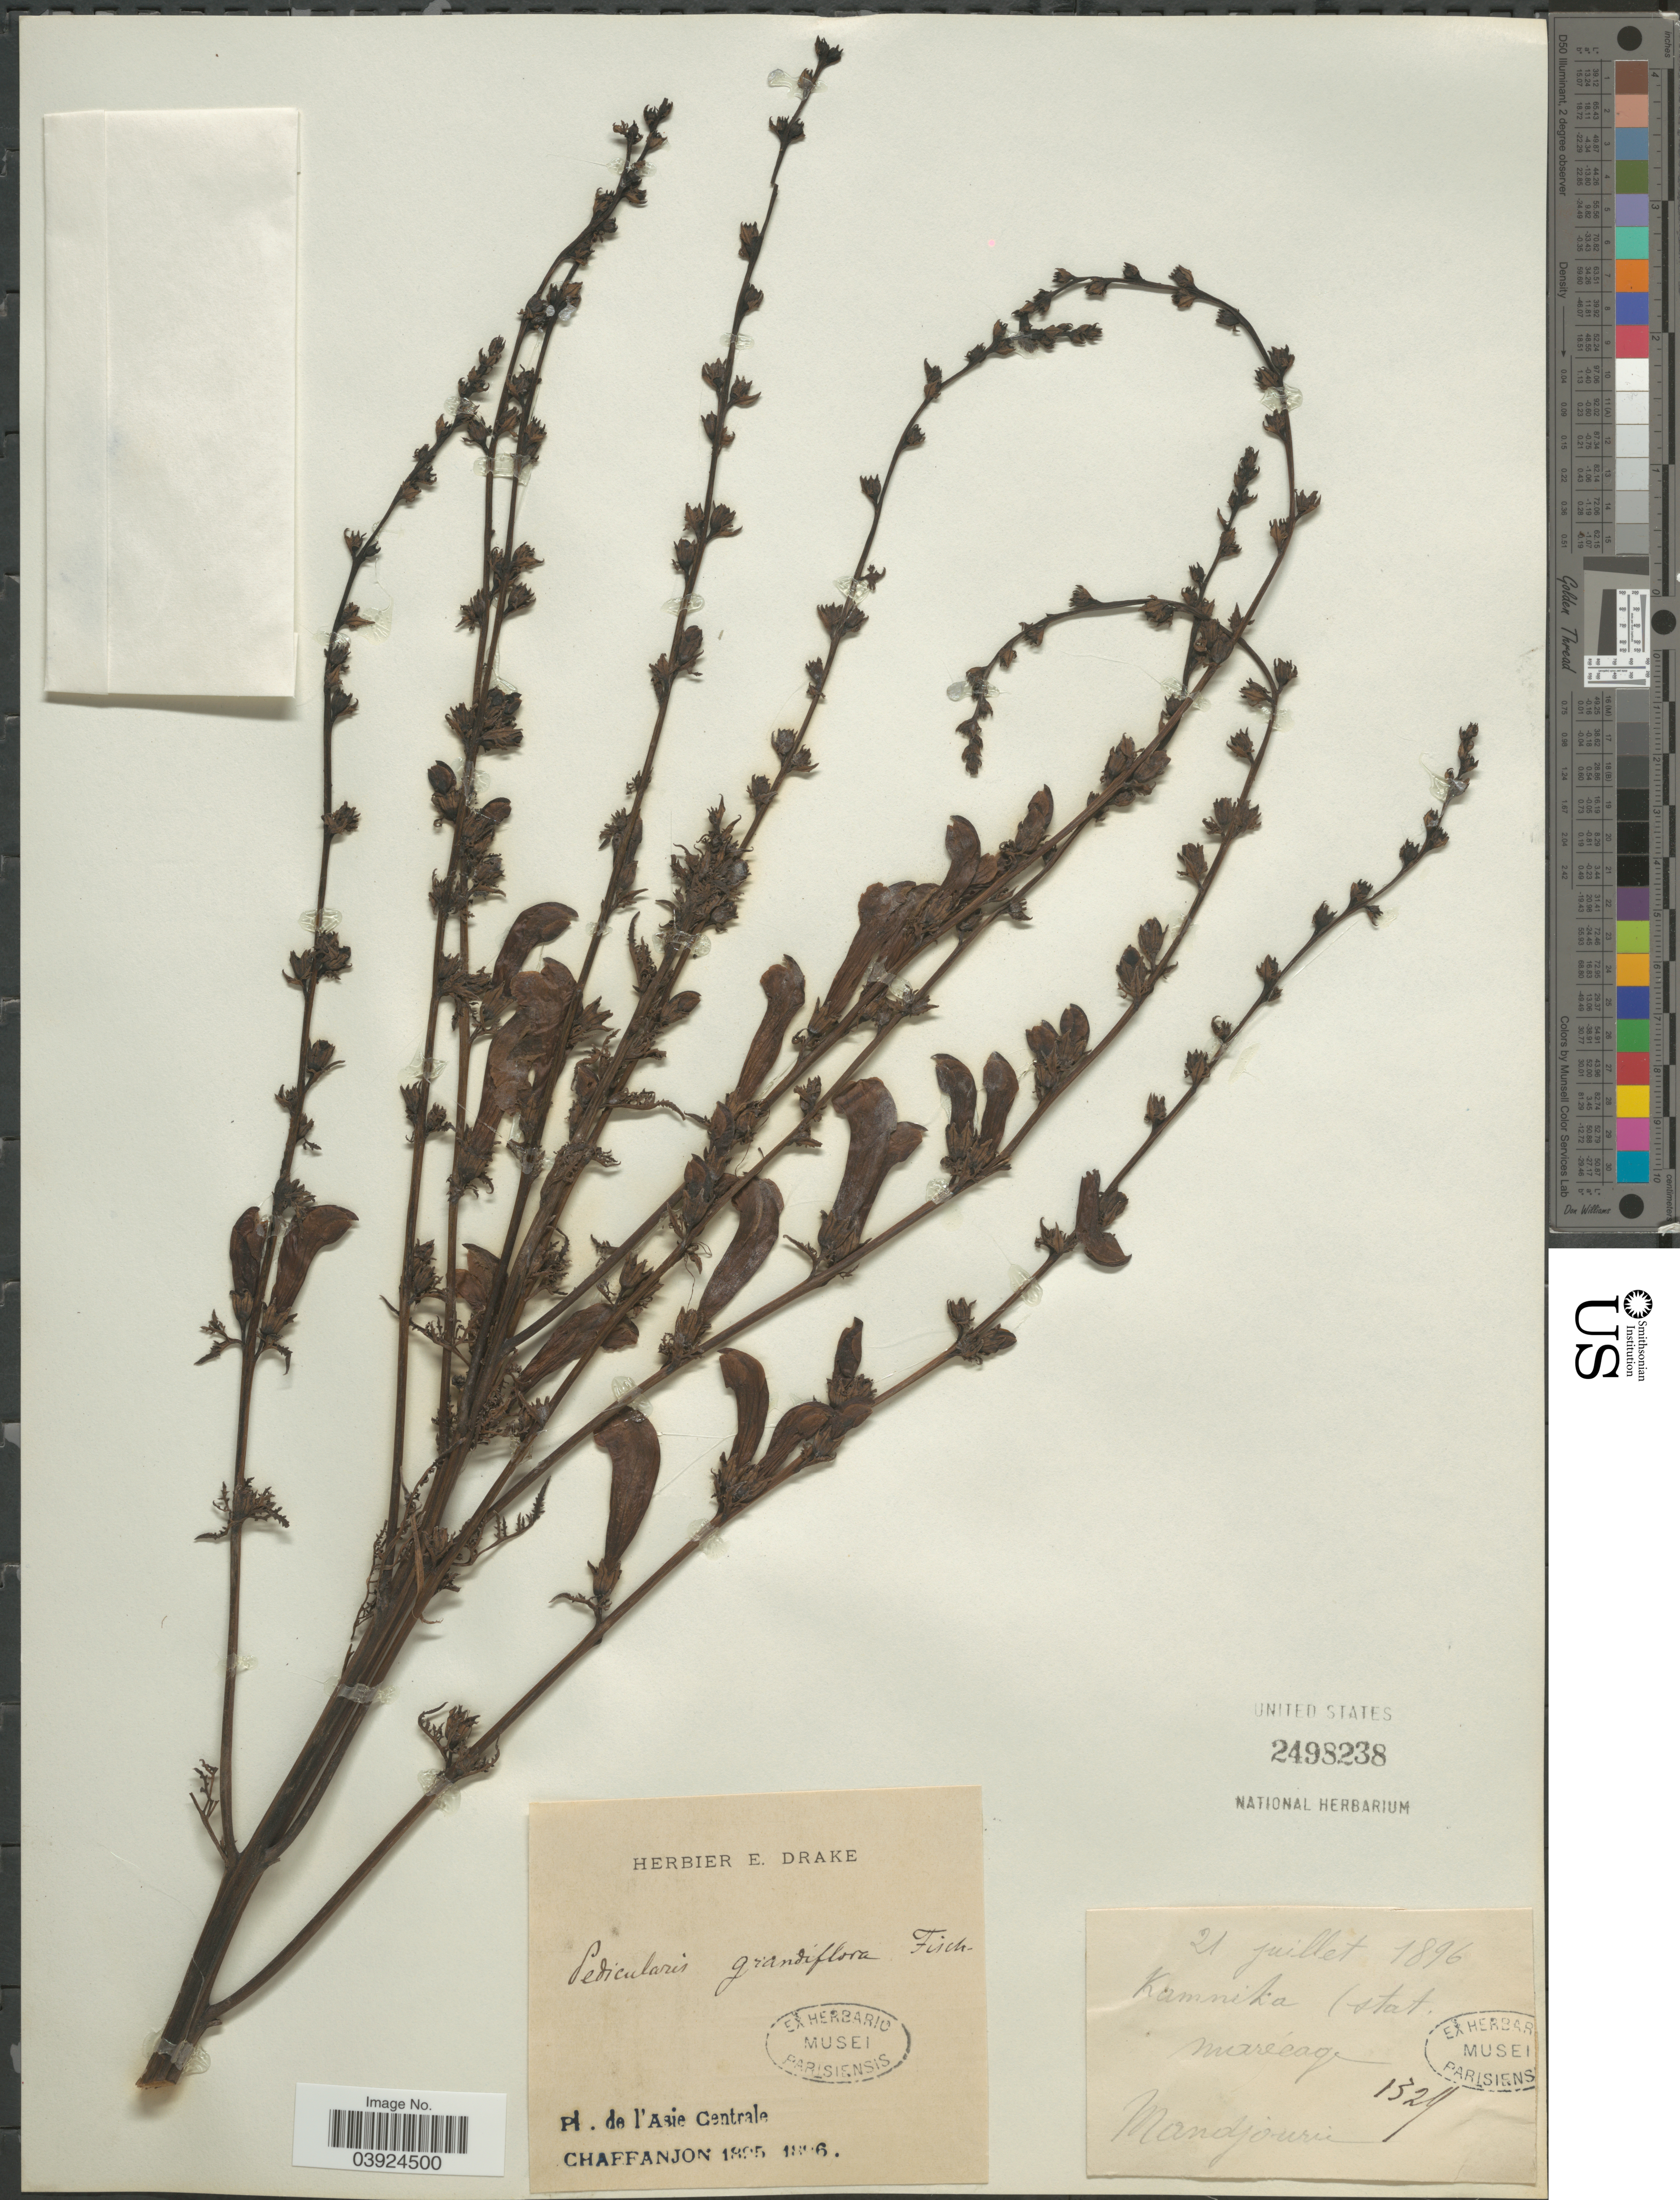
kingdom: Plantae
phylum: Tracheophyta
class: Magnoliopsida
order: Lamiales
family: Orobanchaceae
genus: Pedicularis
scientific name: Pedicularis grandiflora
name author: Fisch.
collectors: -. Chaffanjon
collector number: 1324*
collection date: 1896-07-21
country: China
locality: L'Asie Centrale. Kamnika (stat Maréeage. Mandjourie.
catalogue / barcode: US 2498238